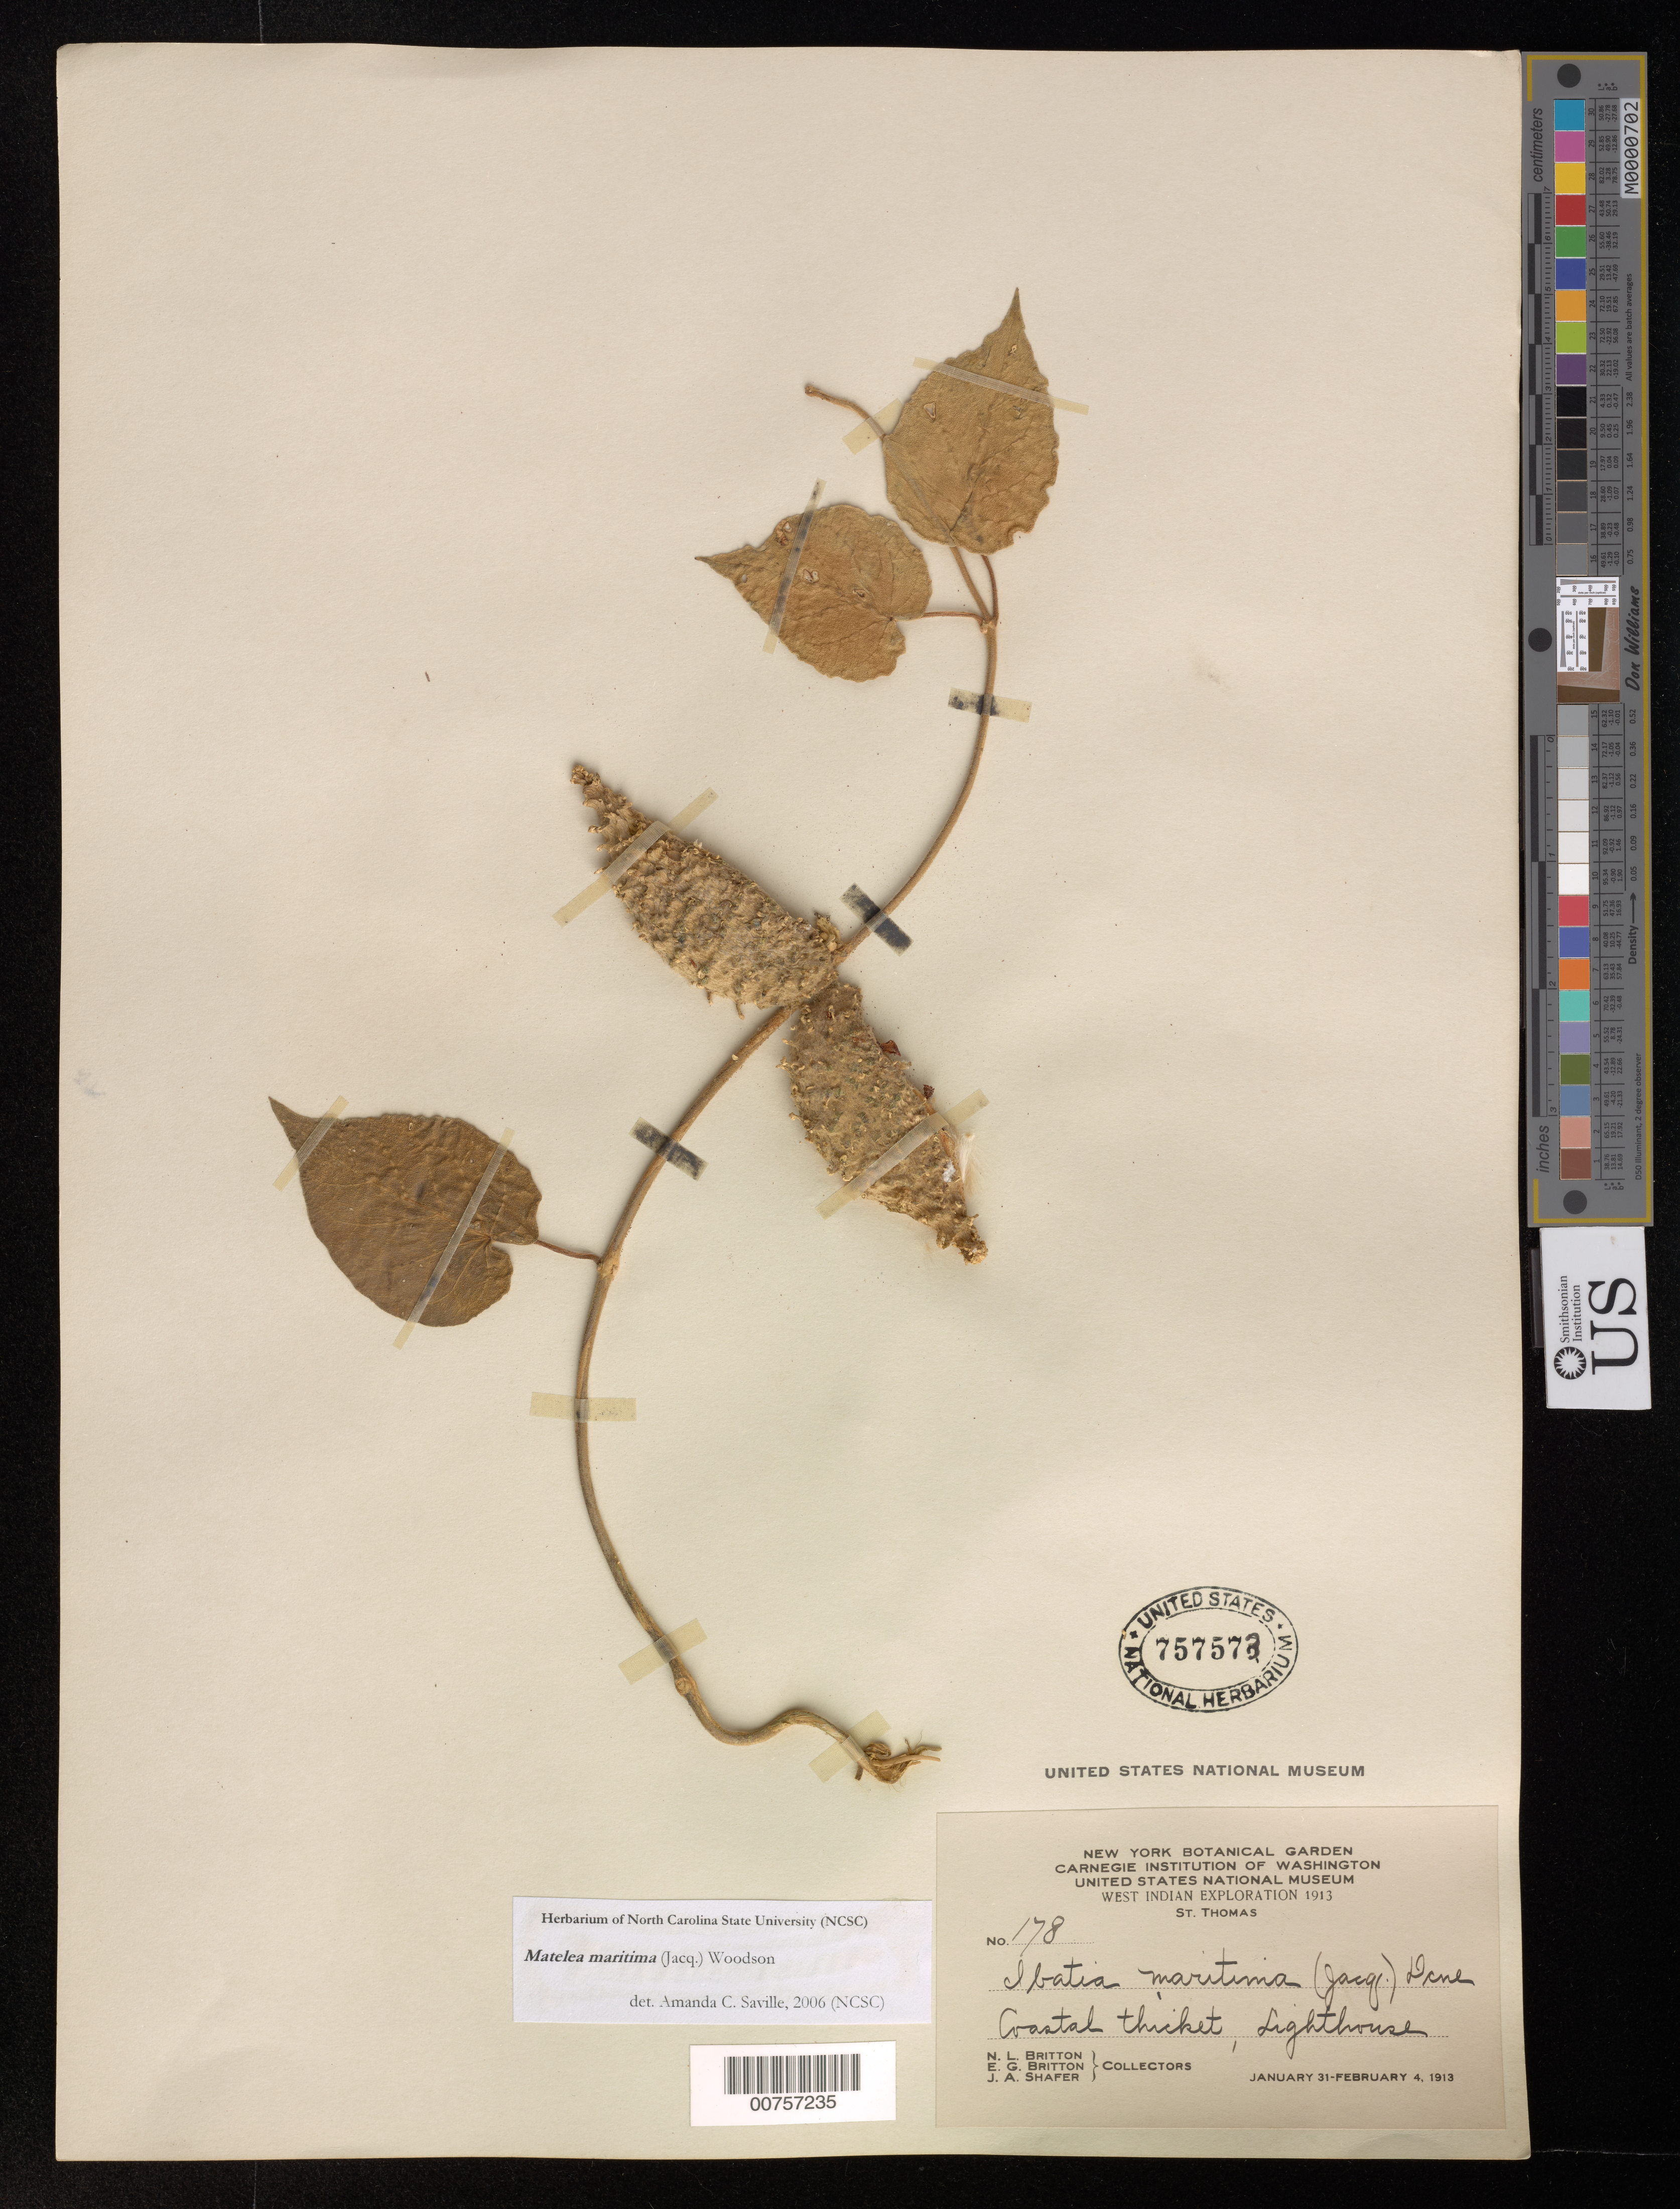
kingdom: Plantae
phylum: Tracheophyta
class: Magnoliopsida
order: Gentianales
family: Apocynaceae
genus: Matelea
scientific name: Matelea maritima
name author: (Jacq.) Woodson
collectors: N. Britton, E. G. Britton & J. A. Shafer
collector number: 178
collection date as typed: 31 Jan 1913 to 04 Feb 1913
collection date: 1913-01-31/1913-02-04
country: U.S. Virgin Islands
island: St. Thomas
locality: Lighthouse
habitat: Coastal thicket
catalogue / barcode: US 757573